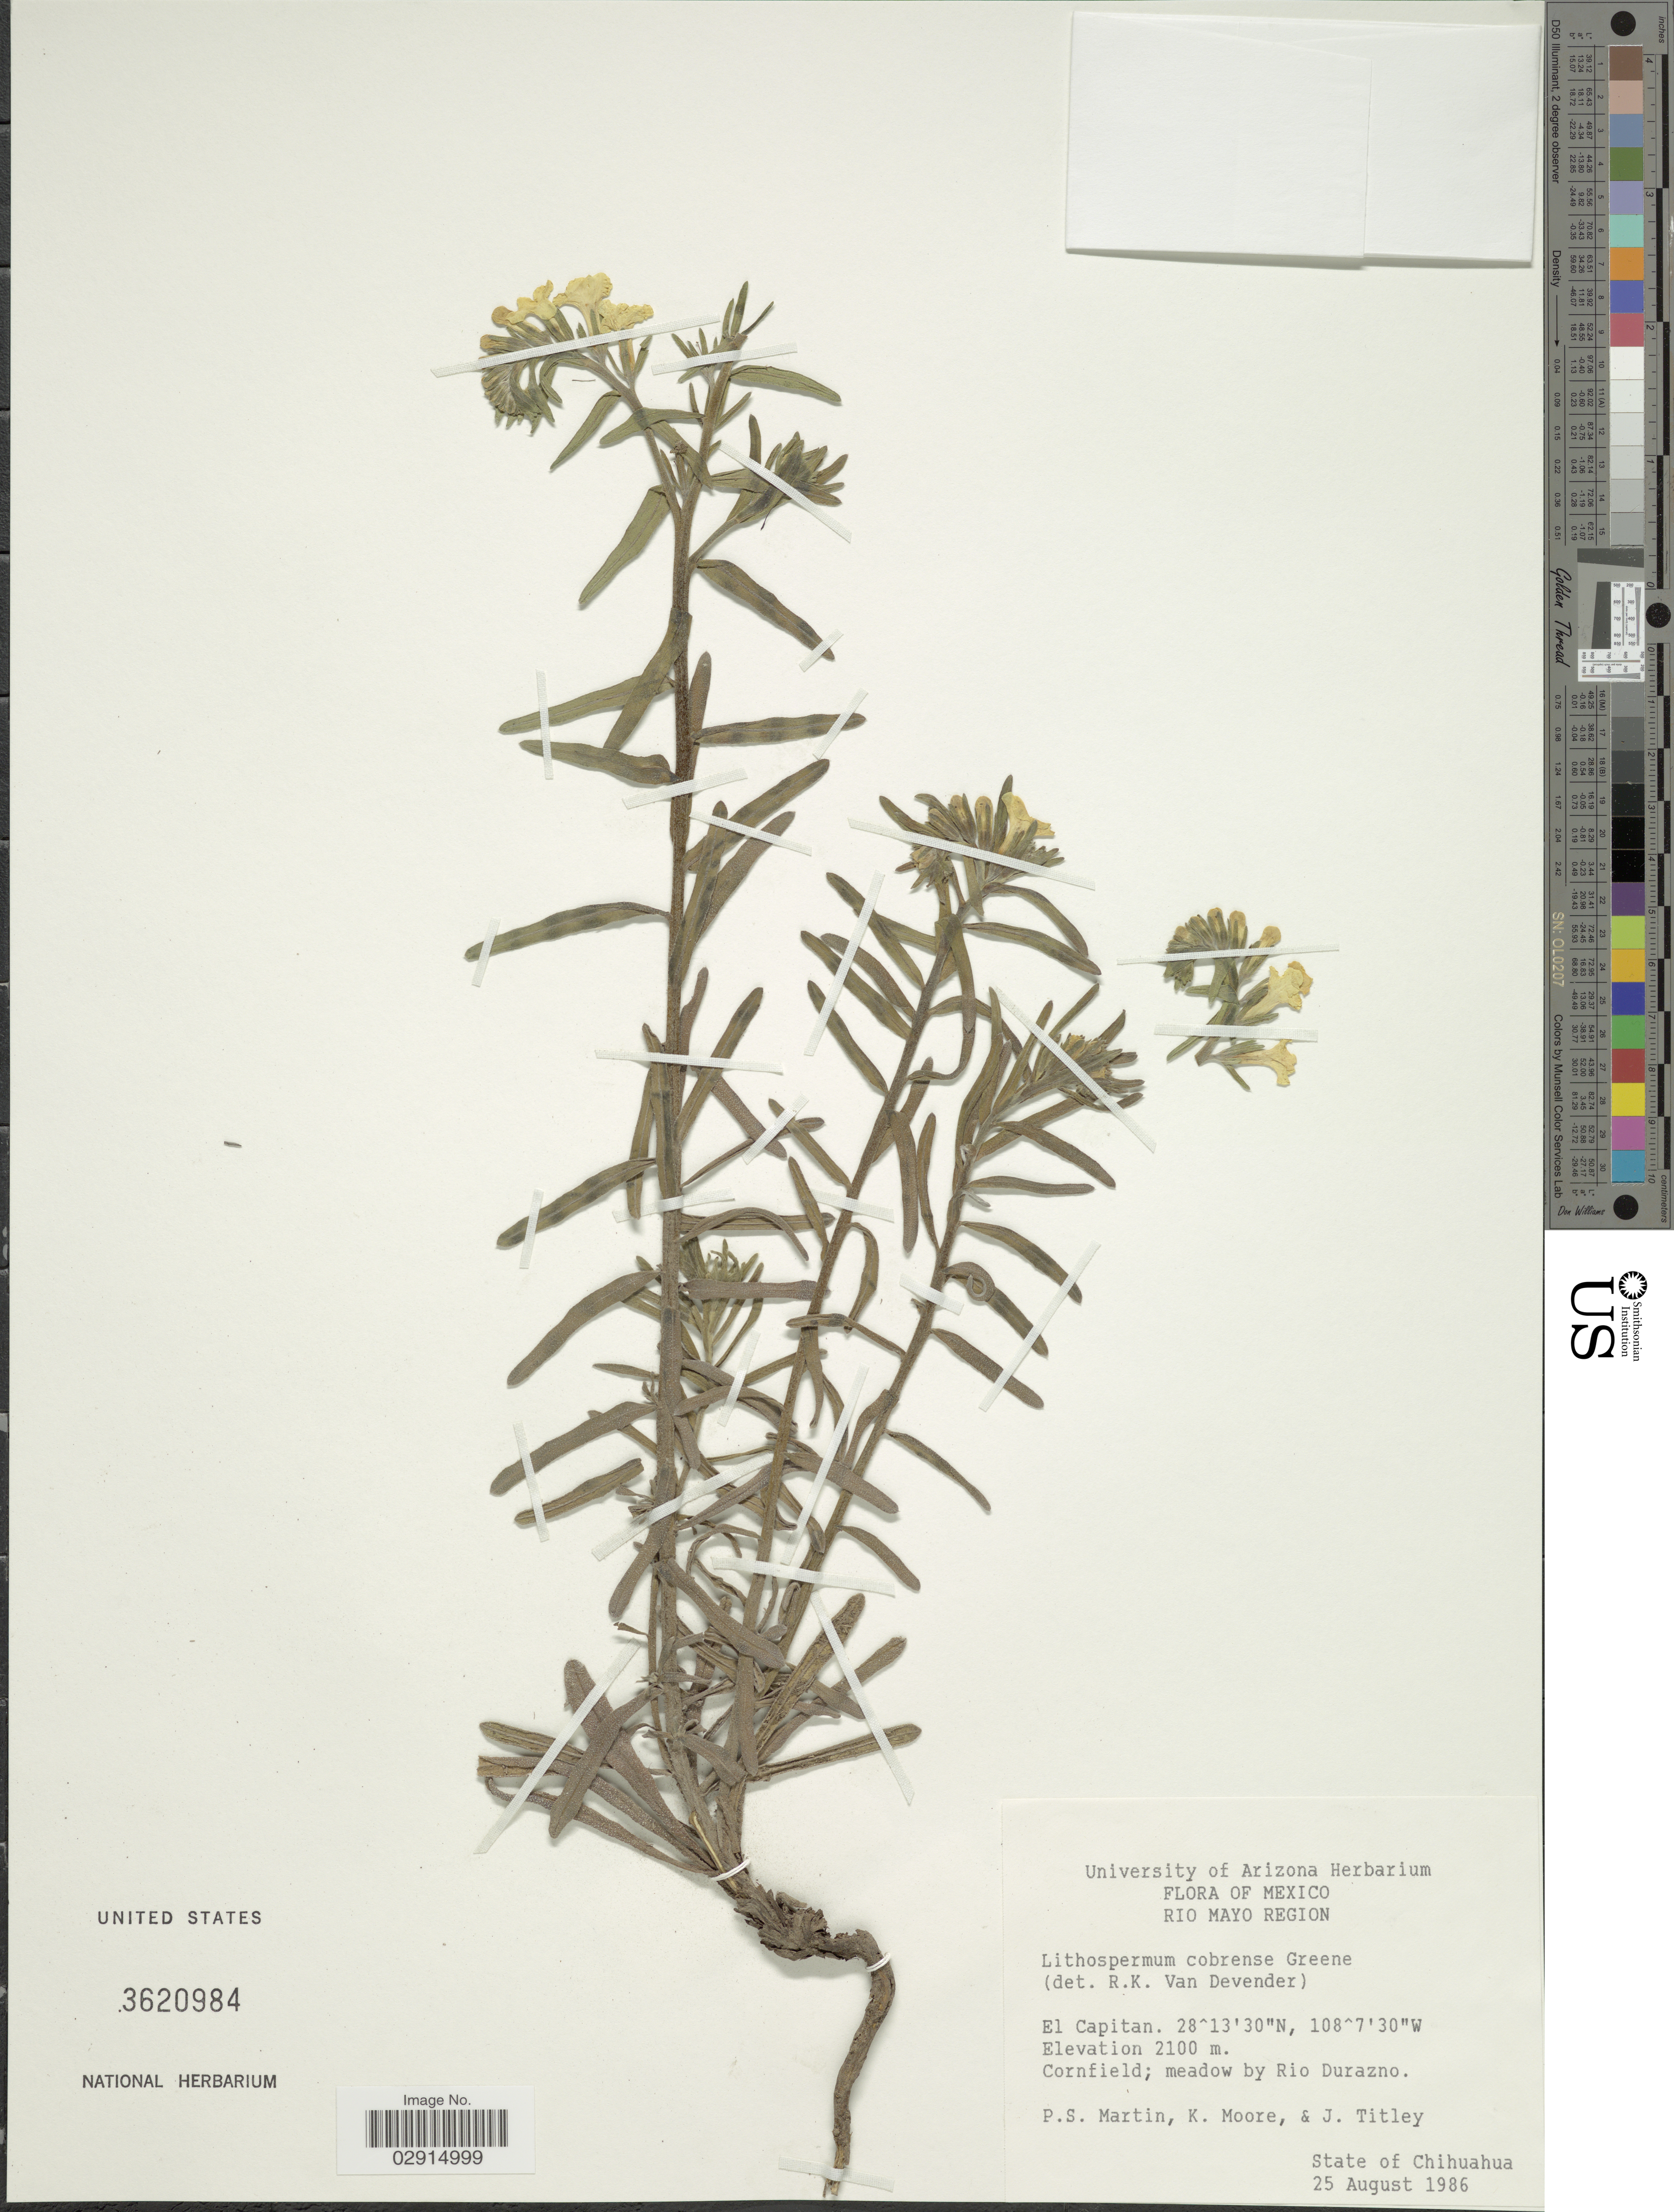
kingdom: Plantae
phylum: Tracheophyta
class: Magnoliopsida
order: Boraginales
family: Boraginaceae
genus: Lithospermum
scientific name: Lithospermum cobrense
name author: Greene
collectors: P. S. Martin, K. Moore & J. Titley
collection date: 1986-08-25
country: Mexico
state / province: Chihuahua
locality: El Capitan. Cornfield; meadow by Rio Durazno. State of Chihuahua. Rio Mayo Region.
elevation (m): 2100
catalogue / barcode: US 3620984